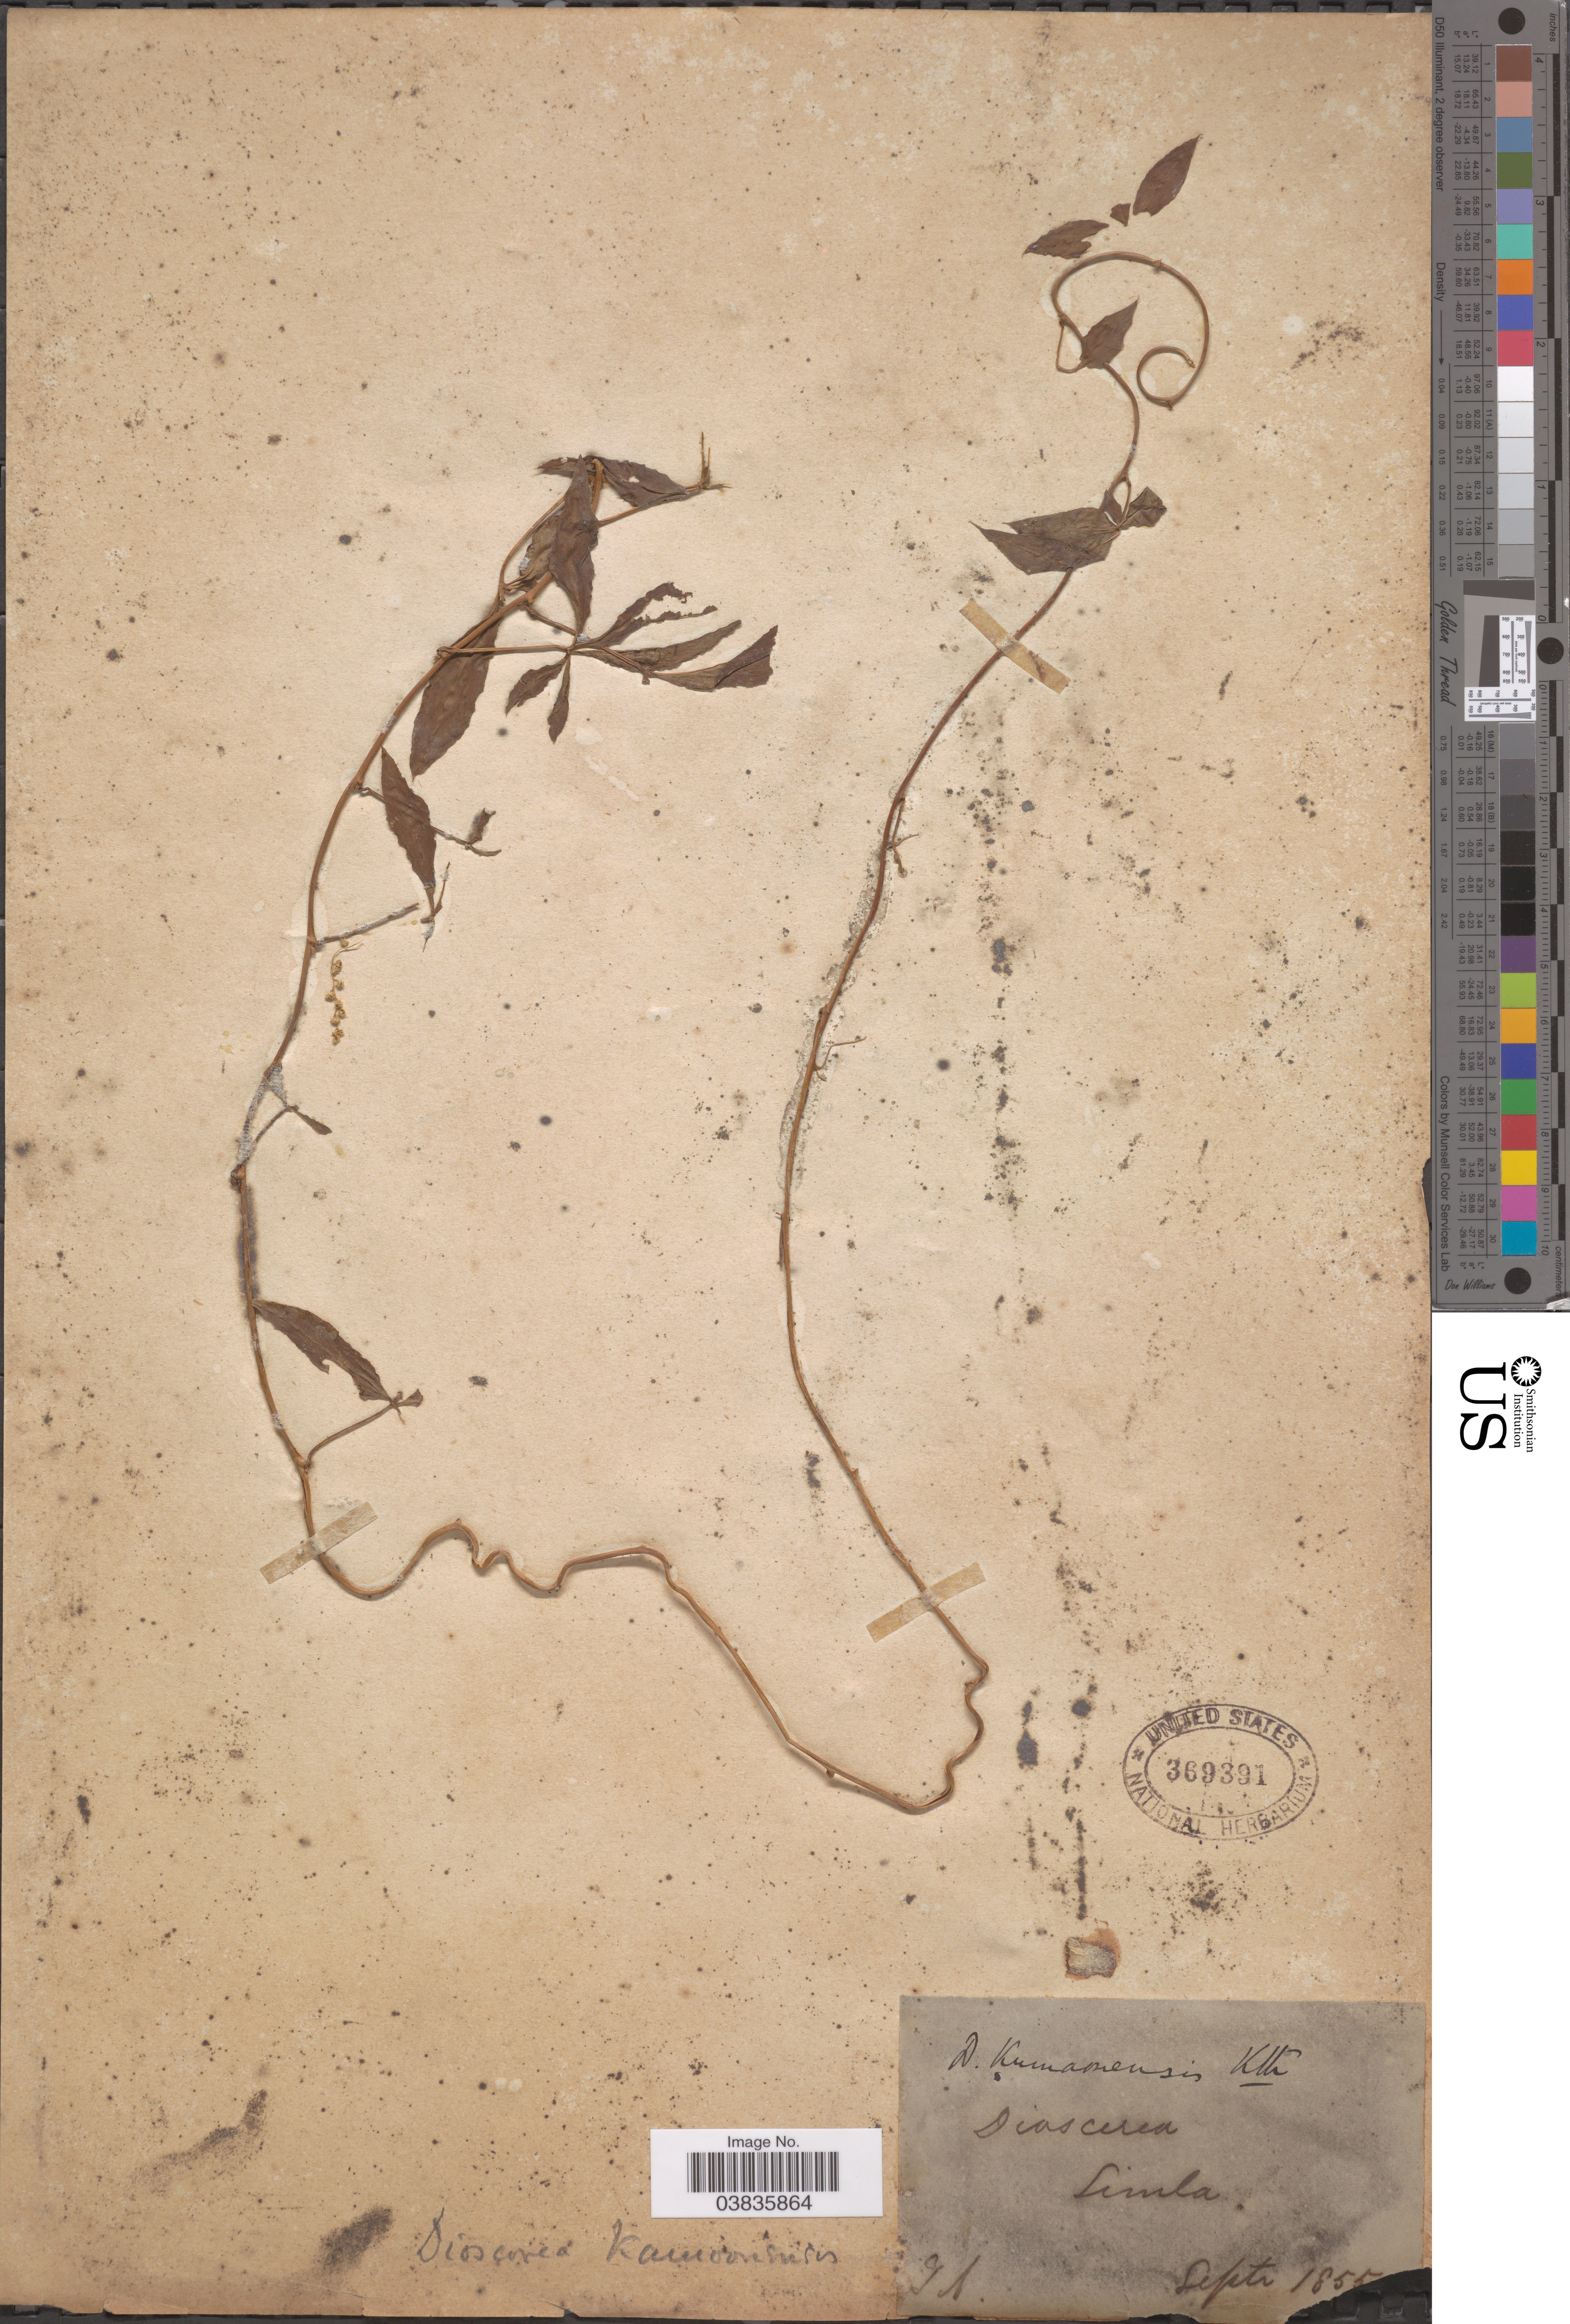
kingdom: Plantae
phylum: Tracheophyta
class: Liliopsida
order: Dioscoreales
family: Dioscoreaceae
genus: Dioscorea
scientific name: Dioscorea kamoonensis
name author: Kunth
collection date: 1855-09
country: India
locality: Simla.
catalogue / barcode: US 369391